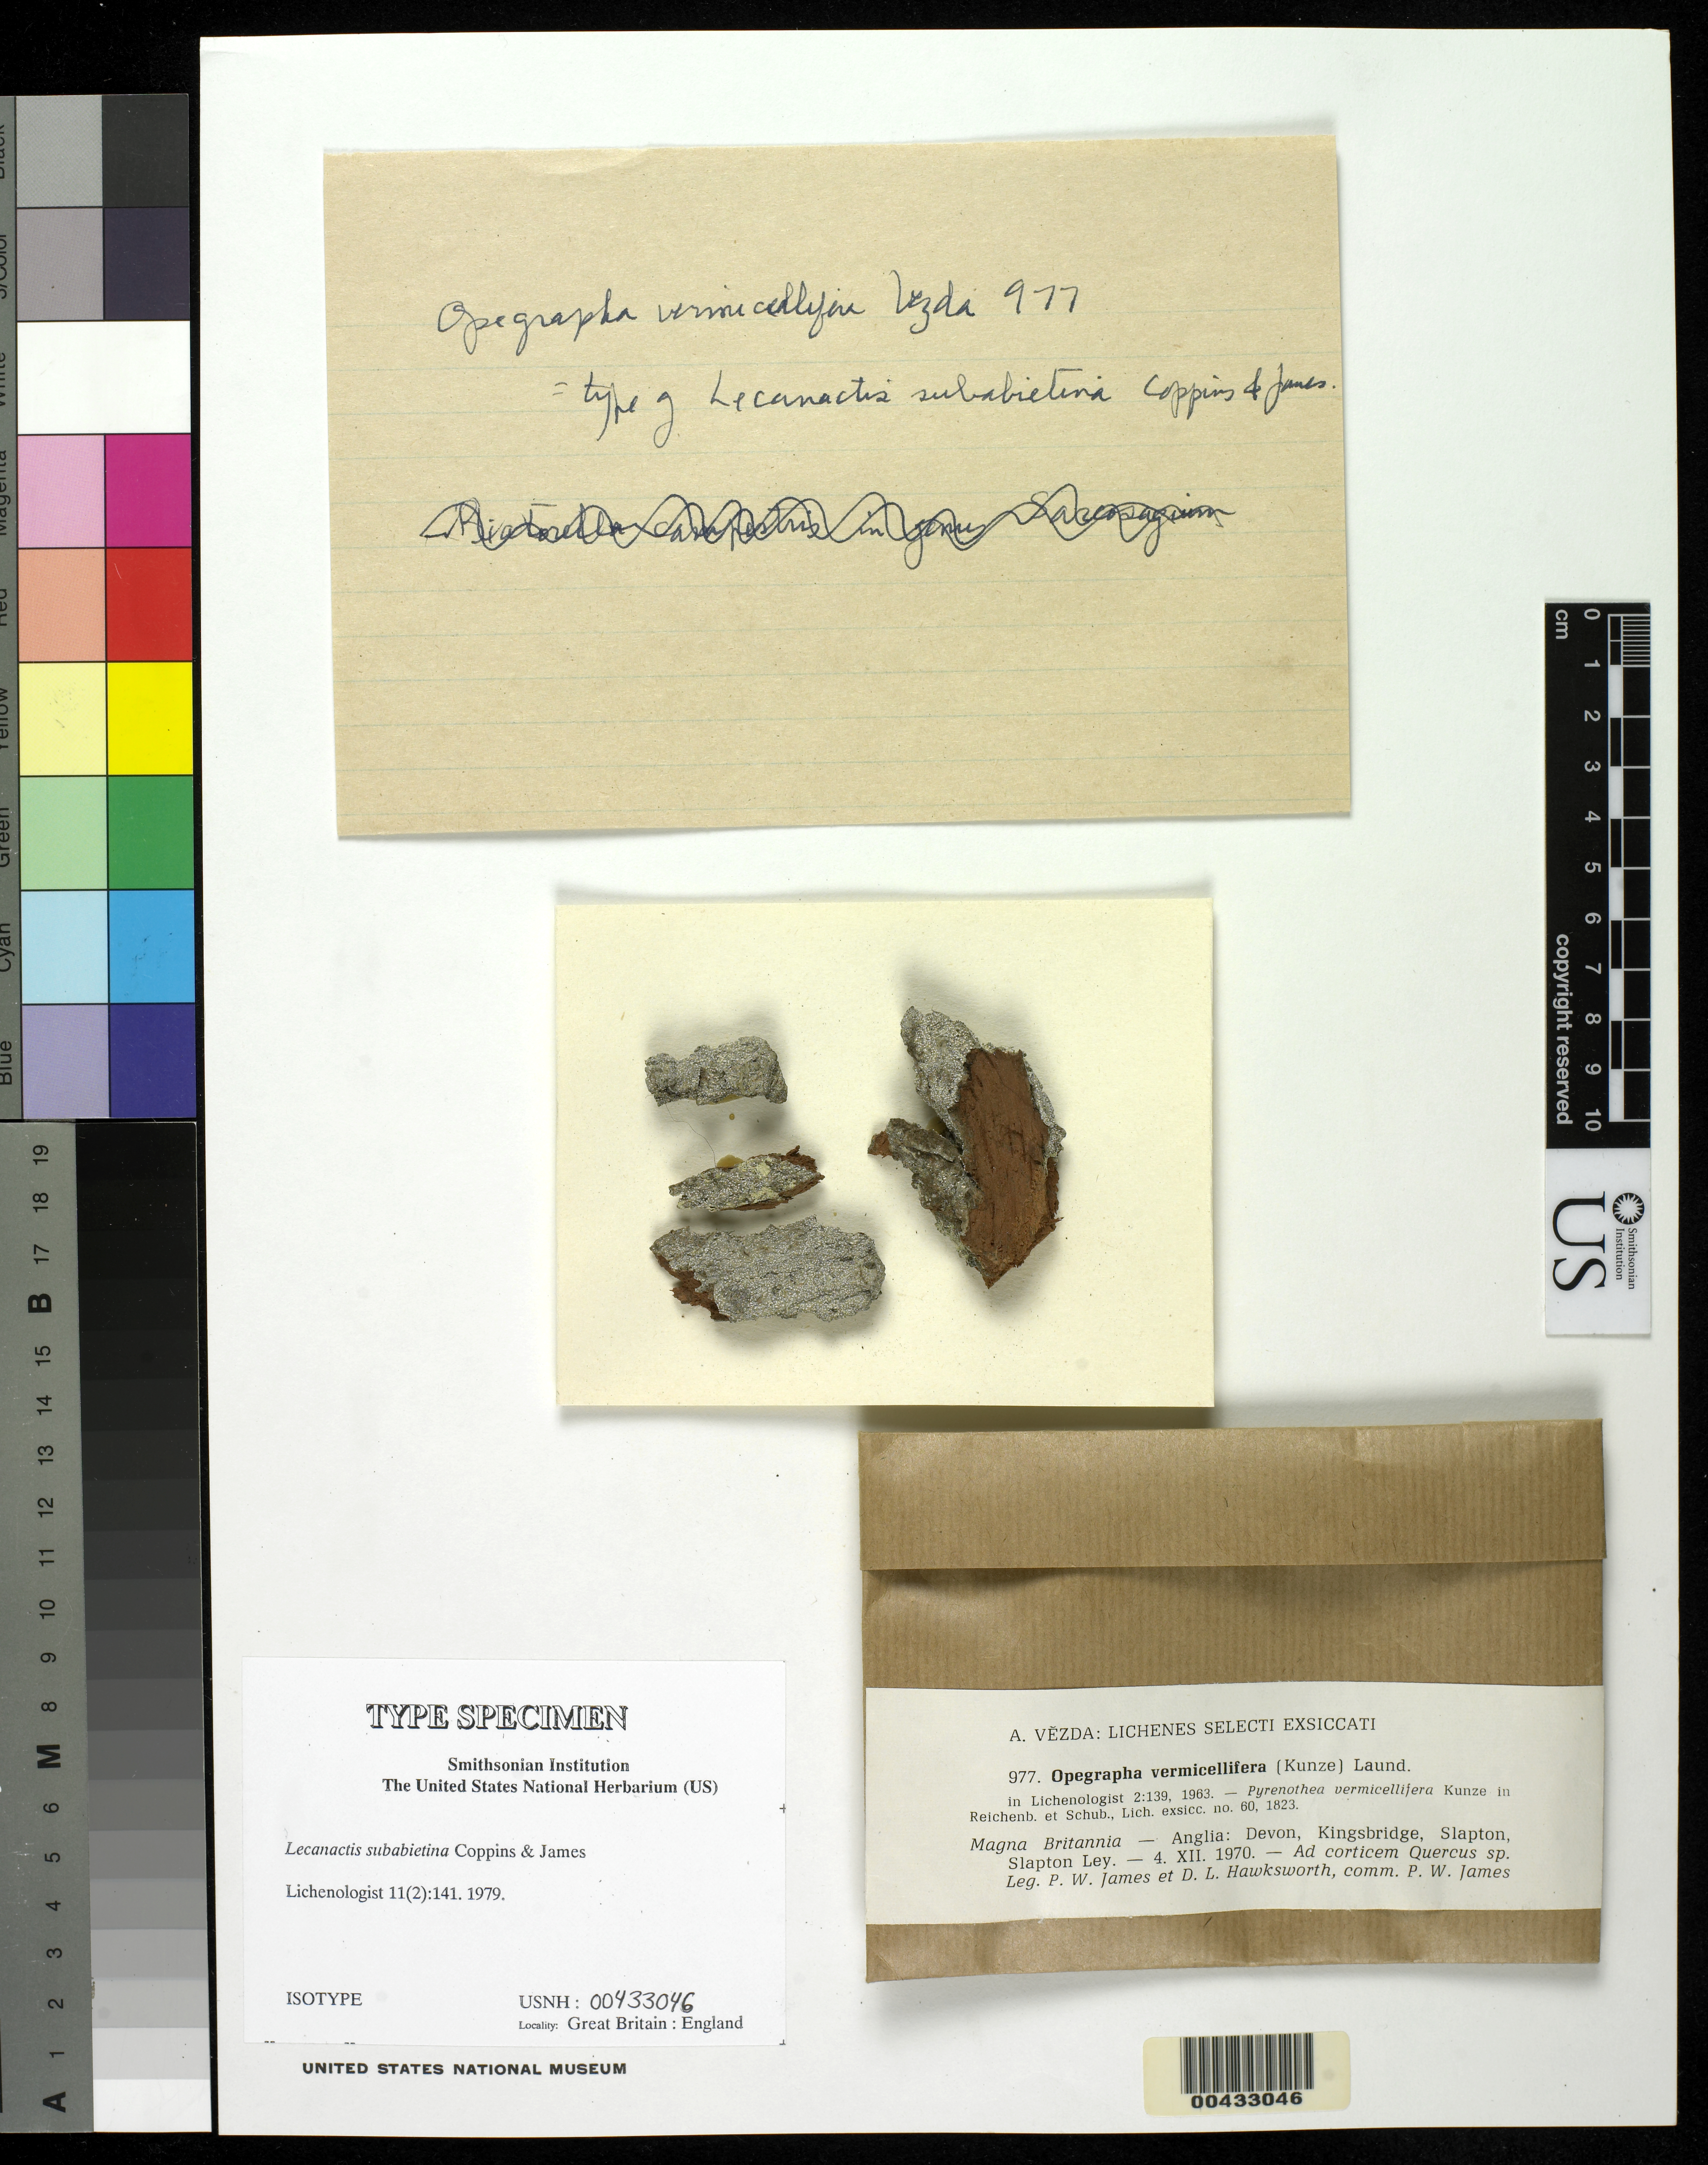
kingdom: Fungi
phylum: Ascomycota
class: Arthoniomycetes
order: Arthoniales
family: Roccellaceae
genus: Lecanactis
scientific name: Lecanactis subabietina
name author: Coppins & P. James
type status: Isotype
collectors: P. James & D. L. Hawksworth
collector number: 977 (Vezda No.)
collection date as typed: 04 Dec 1970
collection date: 1970-12-04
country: United Kingdom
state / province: England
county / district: Devon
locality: Kingsbridge, Slapton, Slapton Ley.